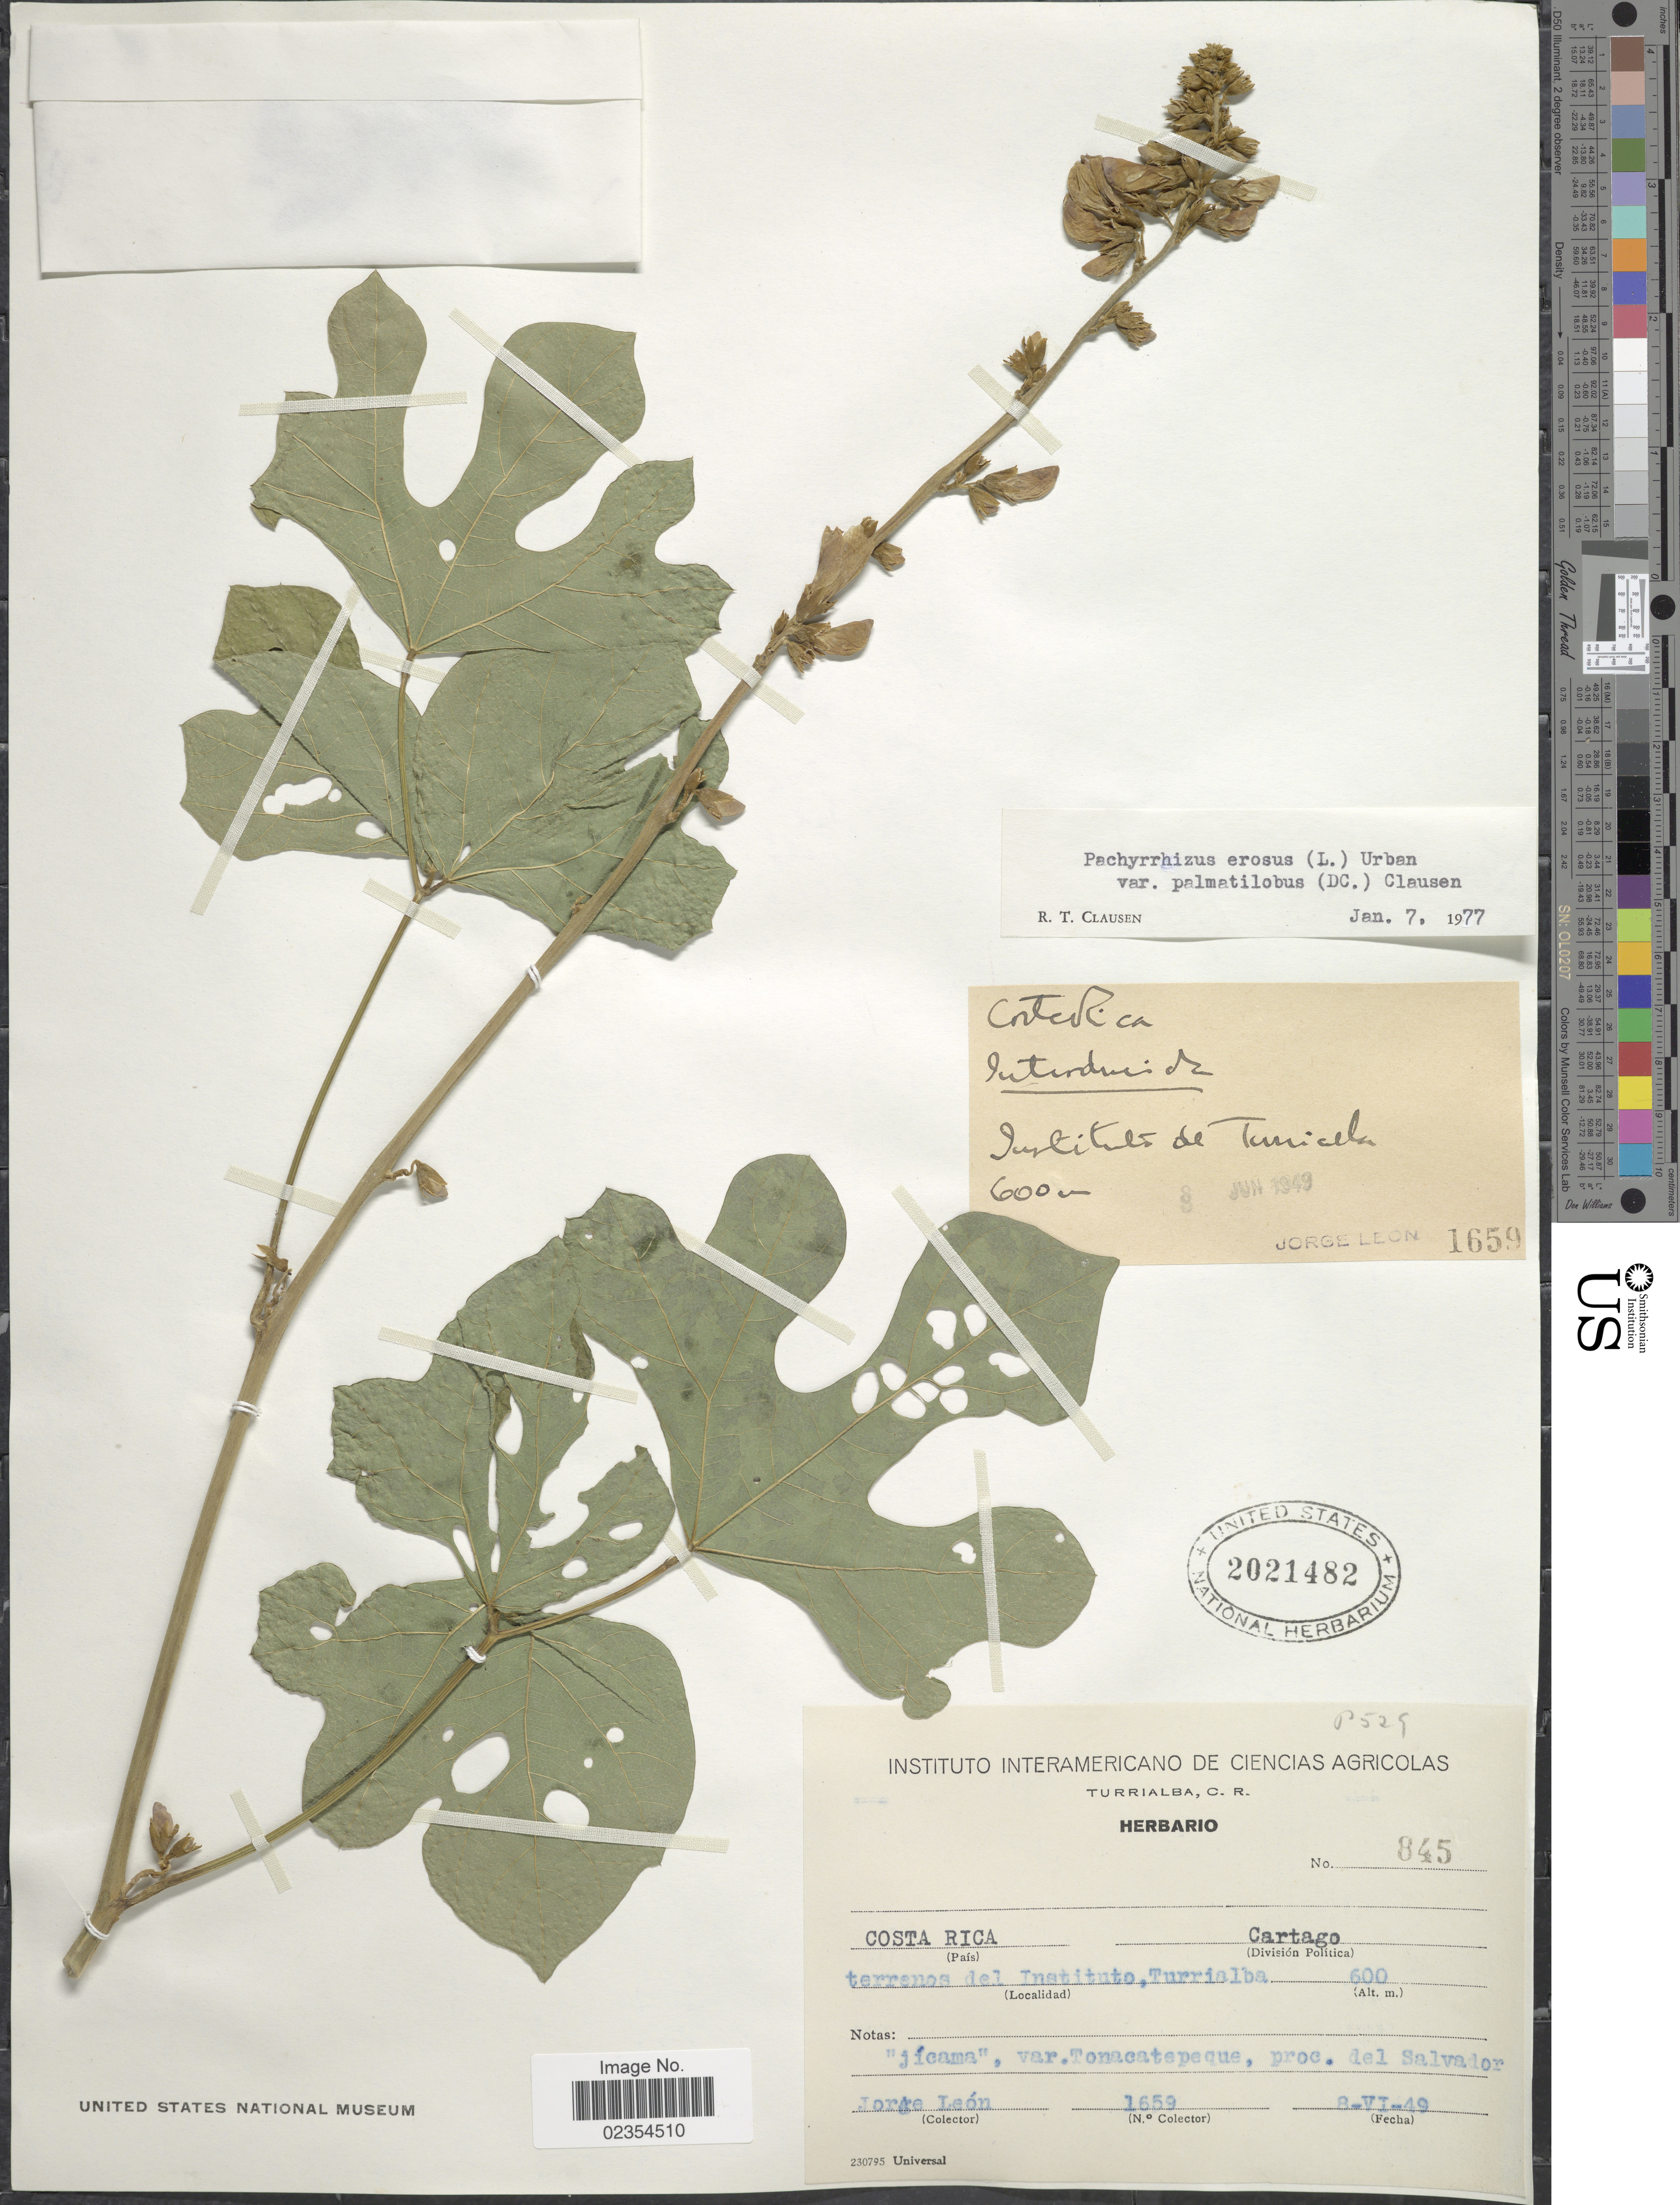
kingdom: Plantae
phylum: Tracheophyta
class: Magnoliopsida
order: Fabales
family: Fabaceae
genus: Pachyrhizus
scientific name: Pachyrhizus erosus var. palmatilobus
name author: (L.) Urb.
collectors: J. León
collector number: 1659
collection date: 1949-06-08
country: Costa Rica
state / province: Cartago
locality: Terrens del Instituto, Turrialba, proc. del Slavador.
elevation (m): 600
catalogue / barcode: US 2021482